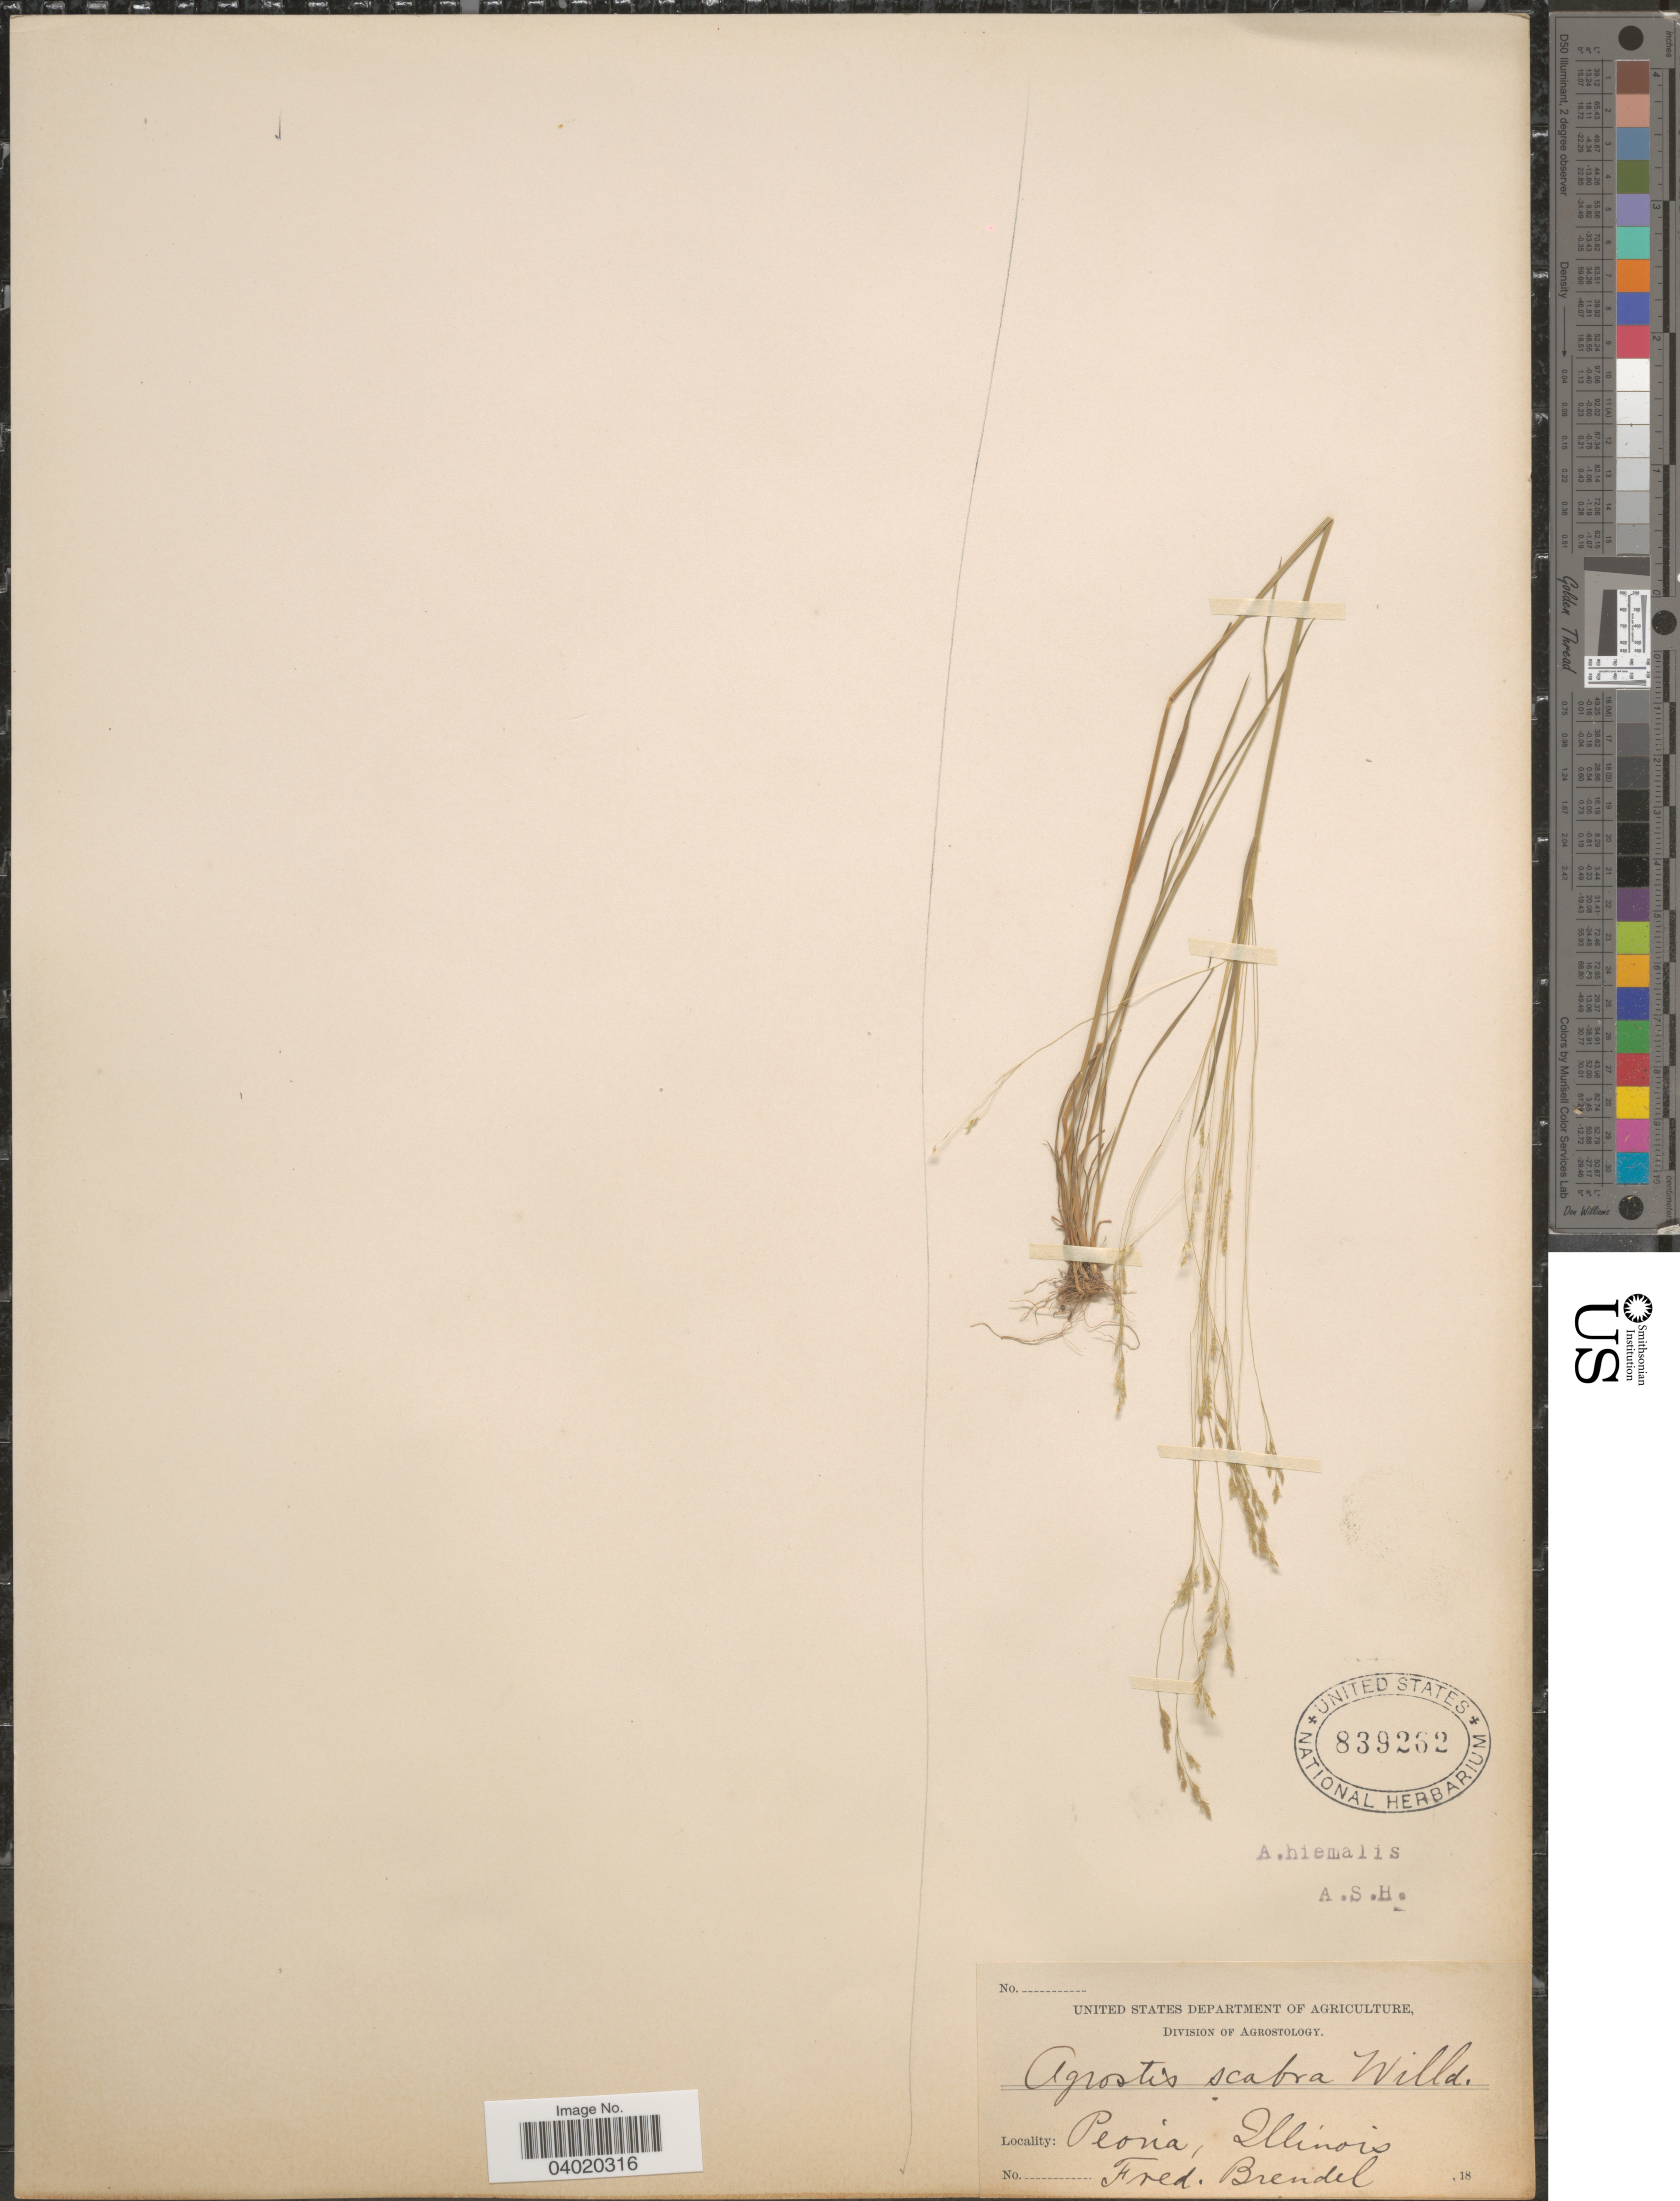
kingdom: Plantae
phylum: Tracheophyta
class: Liliopsida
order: Poales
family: Poaceae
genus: Agrostis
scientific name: Agrostis hyemalis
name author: (Walter) Britton et al.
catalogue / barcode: US 839262-2